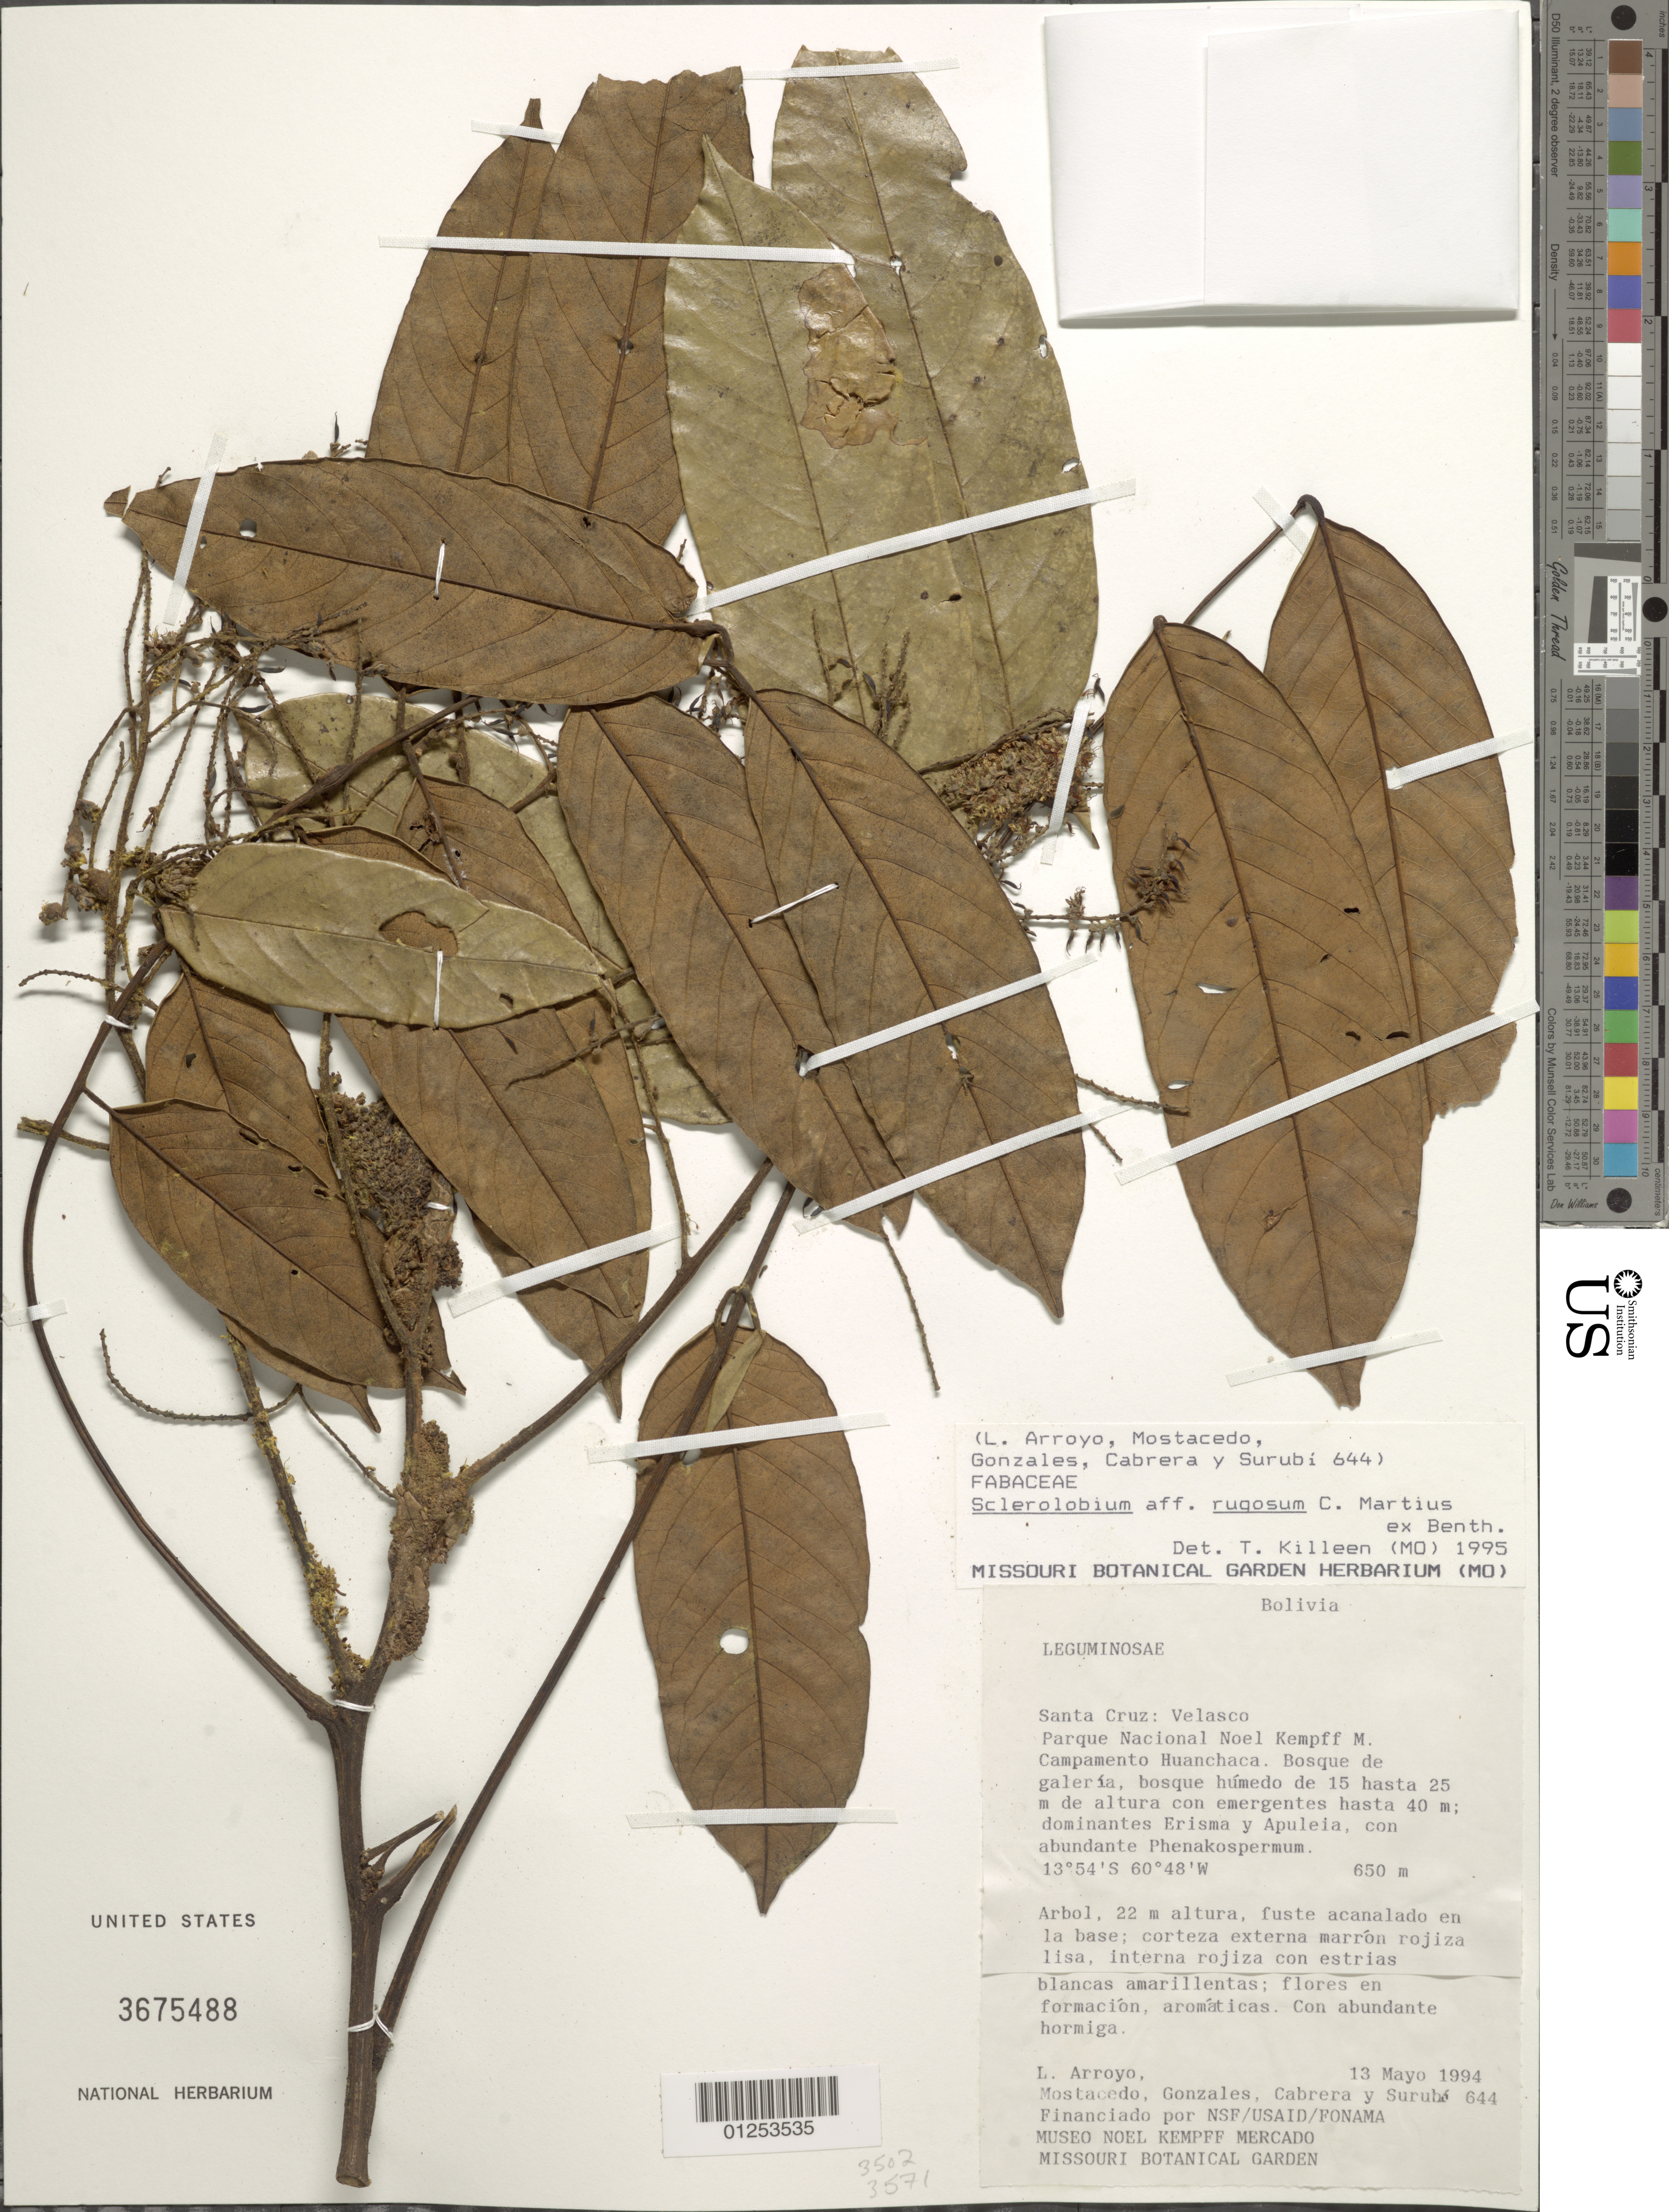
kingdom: Plantae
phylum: Tracheophyta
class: Magnoliopsida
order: Fabales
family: Fabaceae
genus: Tachigali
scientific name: Tachigali rugosa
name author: (Mart. ex Benth.) Zarucchi & Pipoly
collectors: L. Arroyo, Mostacedo, --, Gonzales, -- & Cabrera, --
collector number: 644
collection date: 1994-05-13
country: Bolivia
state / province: Santa Cruz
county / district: Velasco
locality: Campamento Huanchaca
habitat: Bosque de galeria, bosque humedo de 15 hasta 25 m de altura con emergentes hasta 40 m; dominantes Erisma y Apuleia, con abundante Phenakospermum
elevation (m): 650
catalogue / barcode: US 3675488